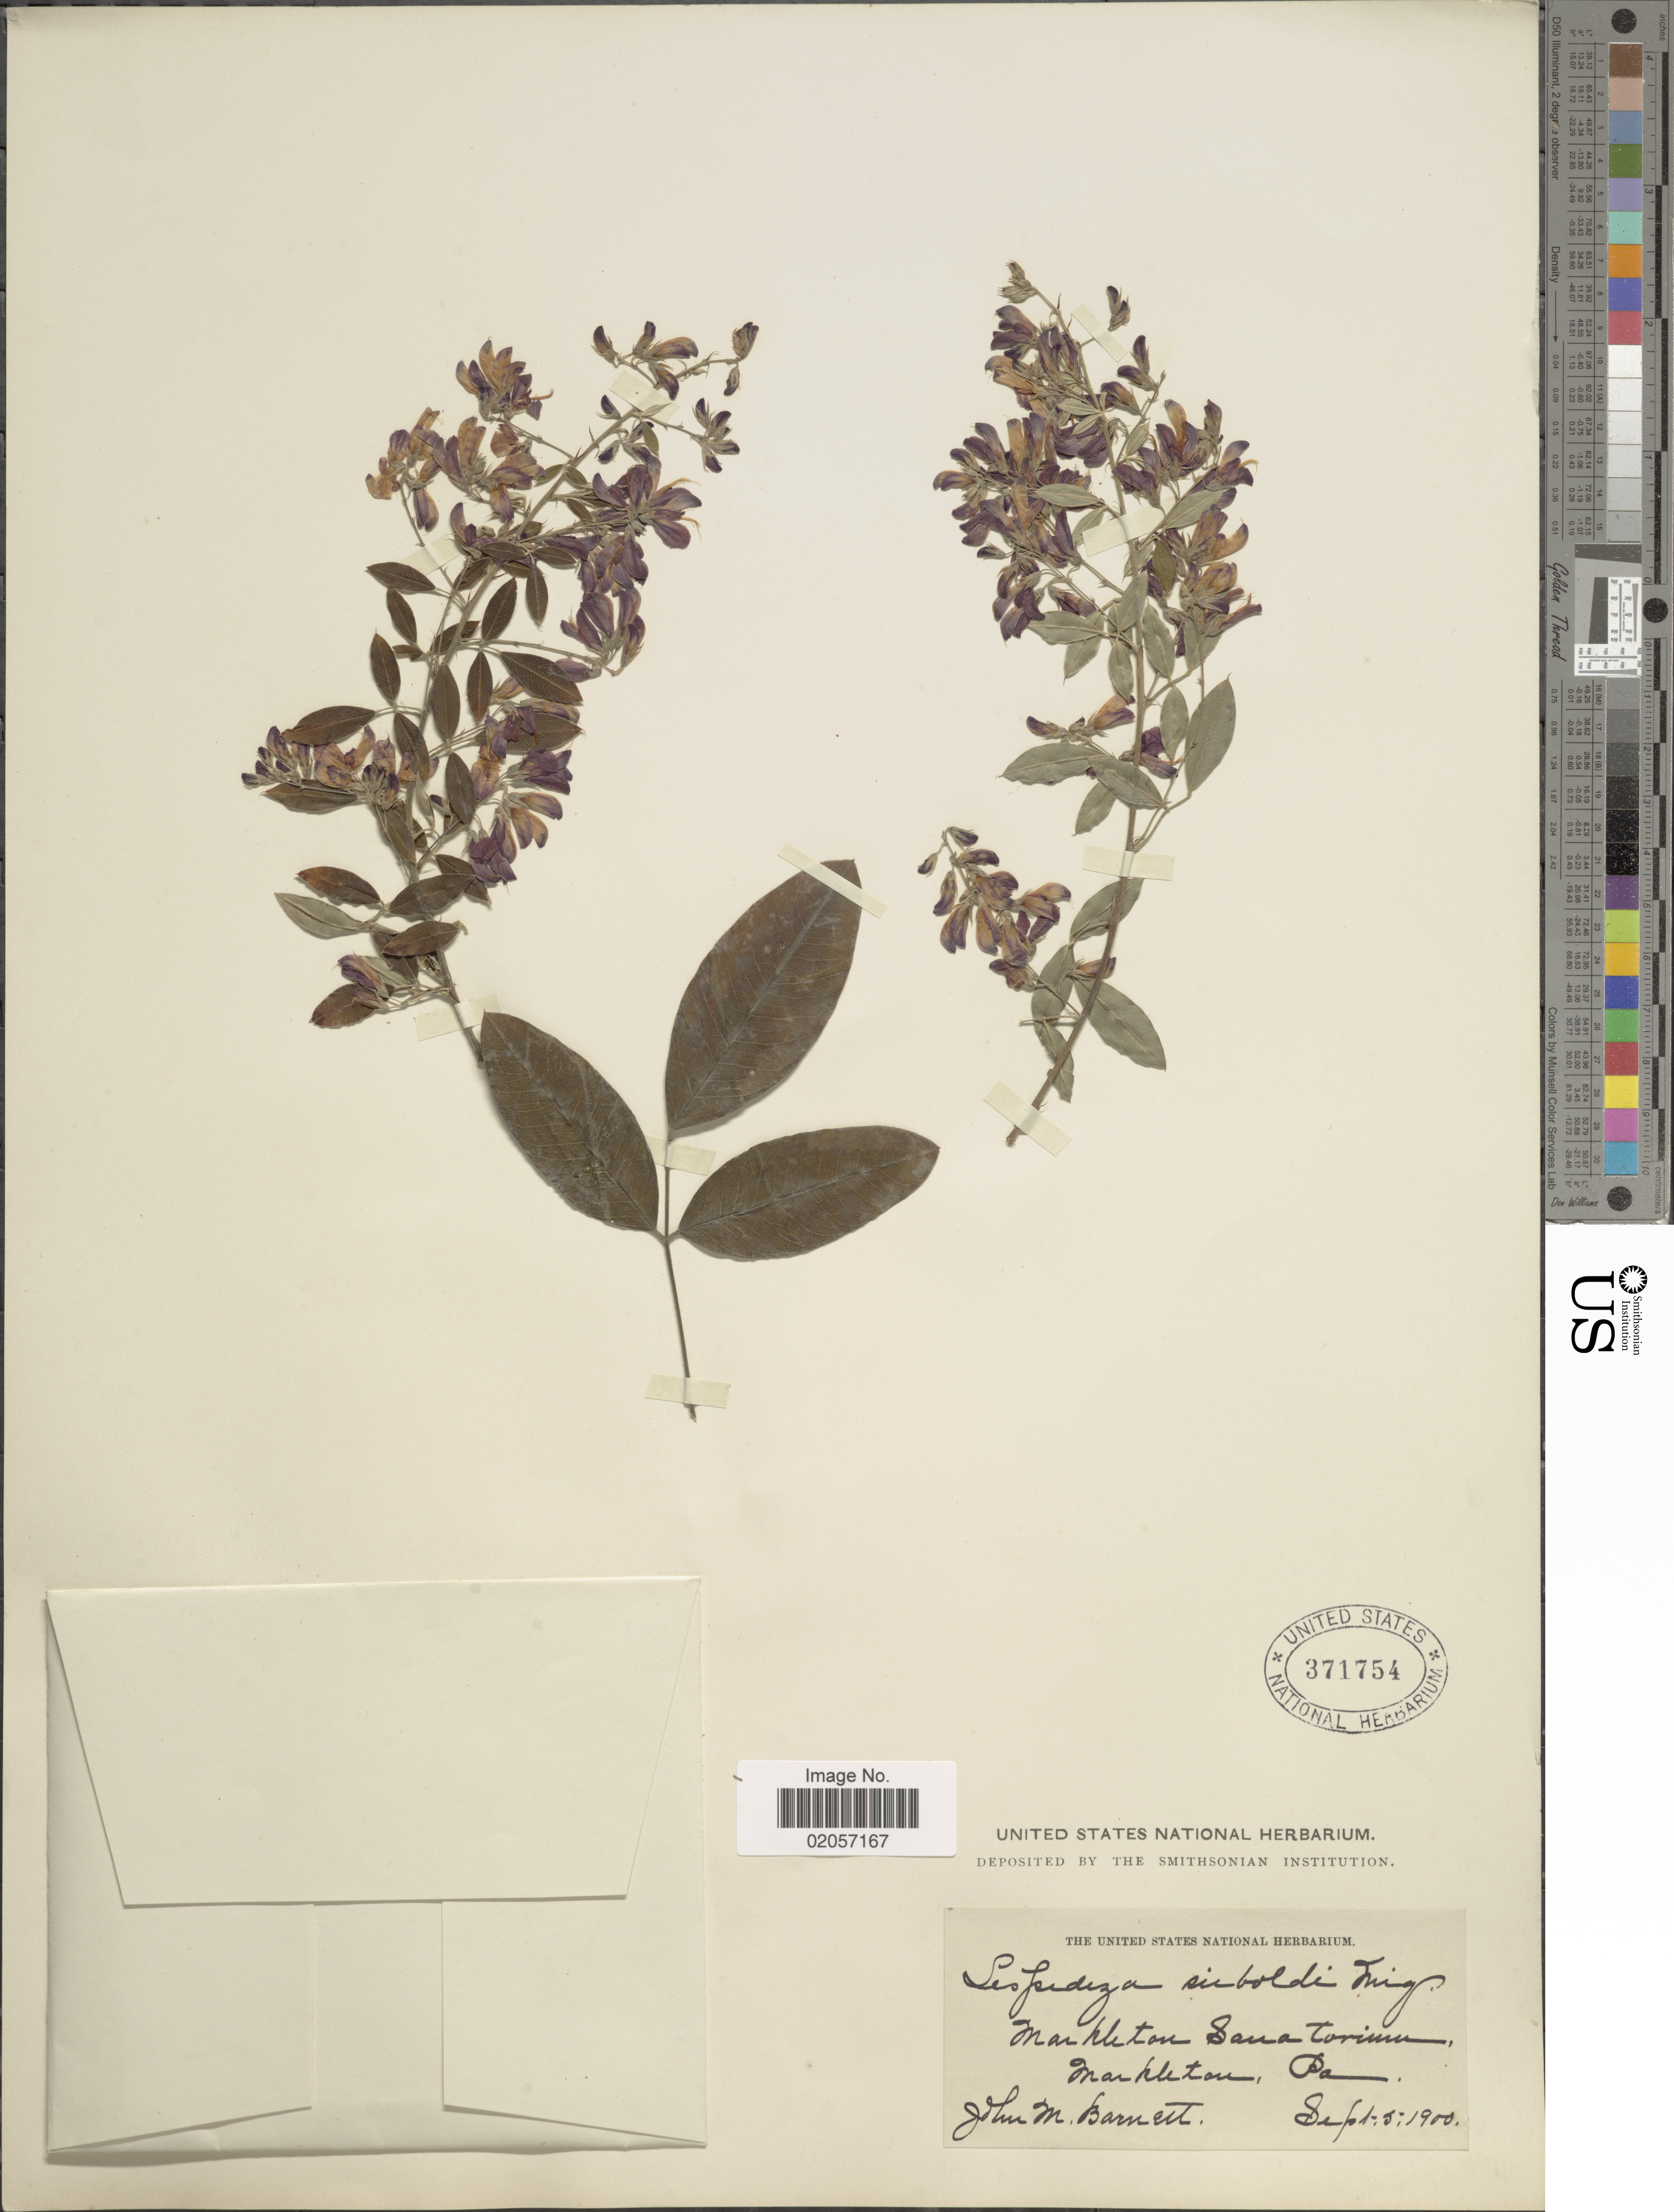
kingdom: Plantae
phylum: Tracheophyta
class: Magnoliopsida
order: Fabales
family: Fabaceae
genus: Lespedeza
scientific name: Lespedeza thunbergii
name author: (DC.) Nakai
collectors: J. Barnett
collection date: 1900-09-05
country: United States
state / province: Pennsylvania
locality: Markleton Sanatorium, Markleton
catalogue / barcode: US 371754